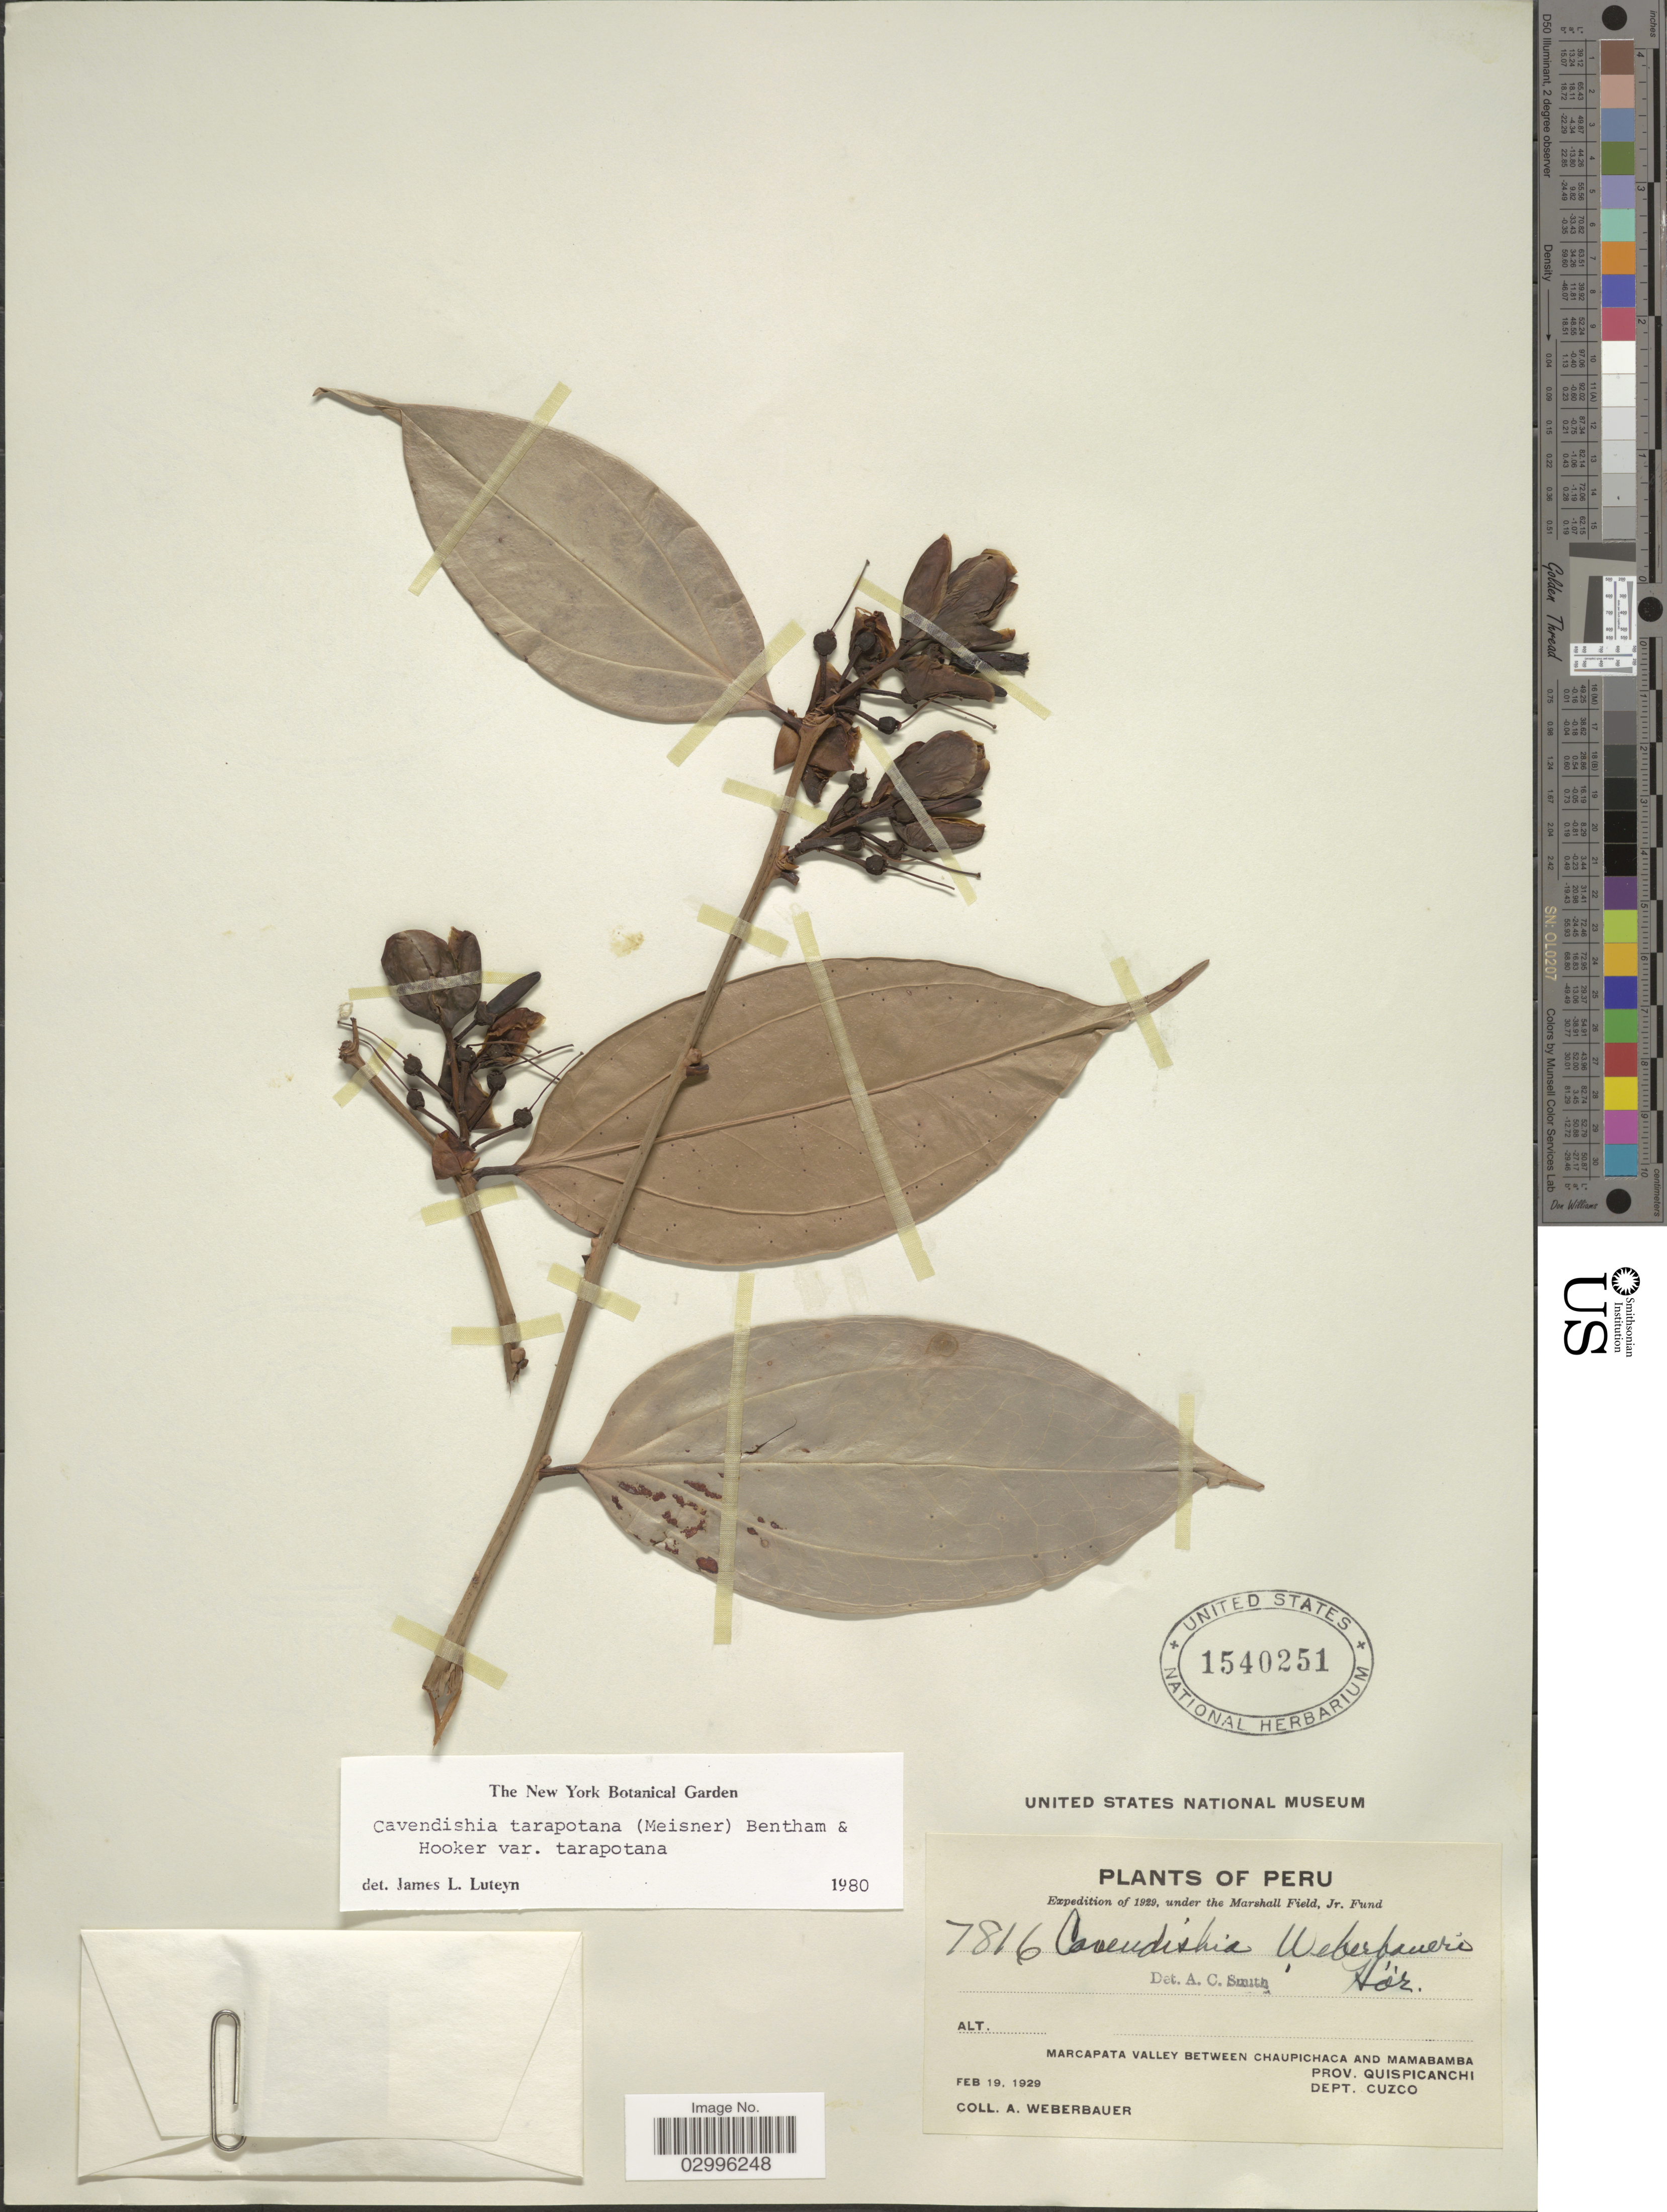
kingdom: Plantae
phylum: Tracheophyta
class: Magnoliopsida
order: Ericales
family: Ericaceae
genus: Cavendishia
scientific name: Cavendishia tarapotana var. tarapotana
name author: (Meisn.) Benth. & Hook.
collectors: A. Weberbauer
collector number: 7816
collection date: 1929-02-19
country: Peru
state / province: Cusco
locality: Marcapata Valley between Chaupichaca and Mamabamba. Prov. Quispicanchis, Dept. Cuzco.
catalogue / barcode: US 1540251